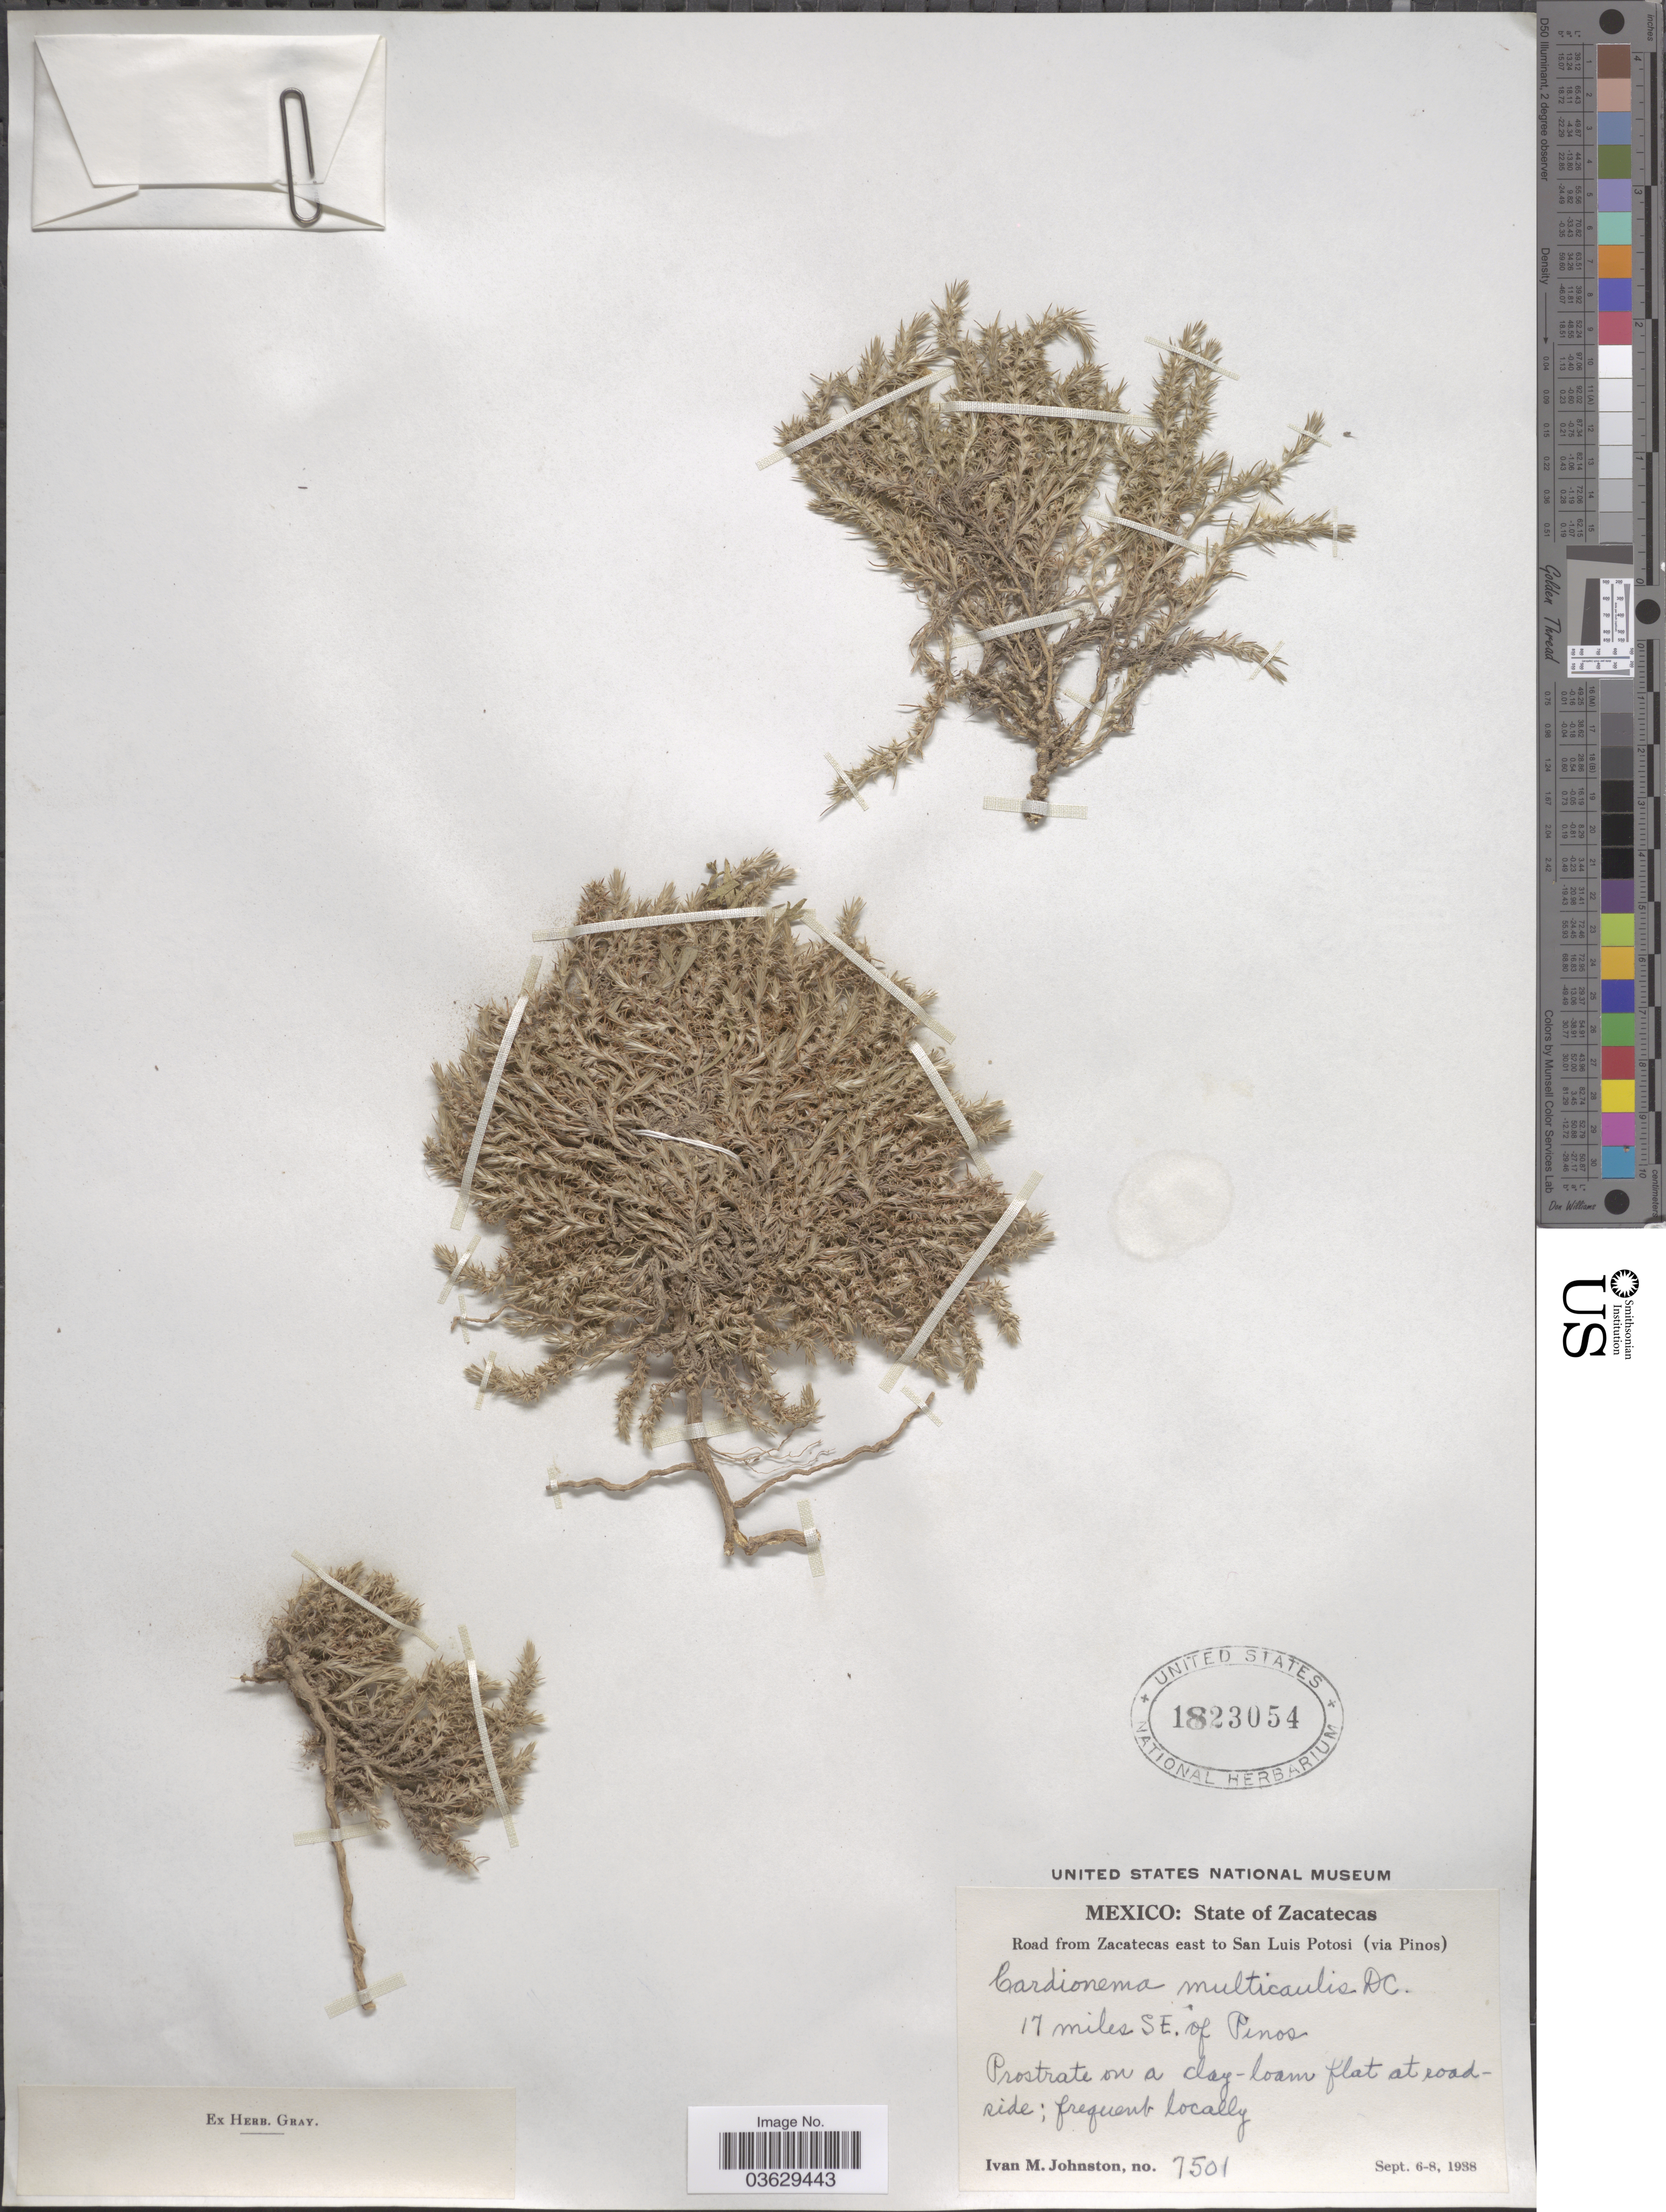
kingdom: Plantae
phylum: Tracheophyta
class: Magnoliopsida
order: Caryophyllales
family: Caryophyllaceae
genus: Cardionema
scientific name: Cardionema ramosissimum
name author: (Weinm.) A. Nelson & J.F. Macbr.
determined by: U.S. National Herbarium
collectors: I.M. Johnston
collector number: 7501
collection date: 1938-09-06/1938-09-08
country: Mexico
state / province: Zacatecas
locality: Road from Zacatexas east to San Luis Potosi (via Pinos). 17 miles SE. of Pinos.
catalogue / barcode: US 1823054